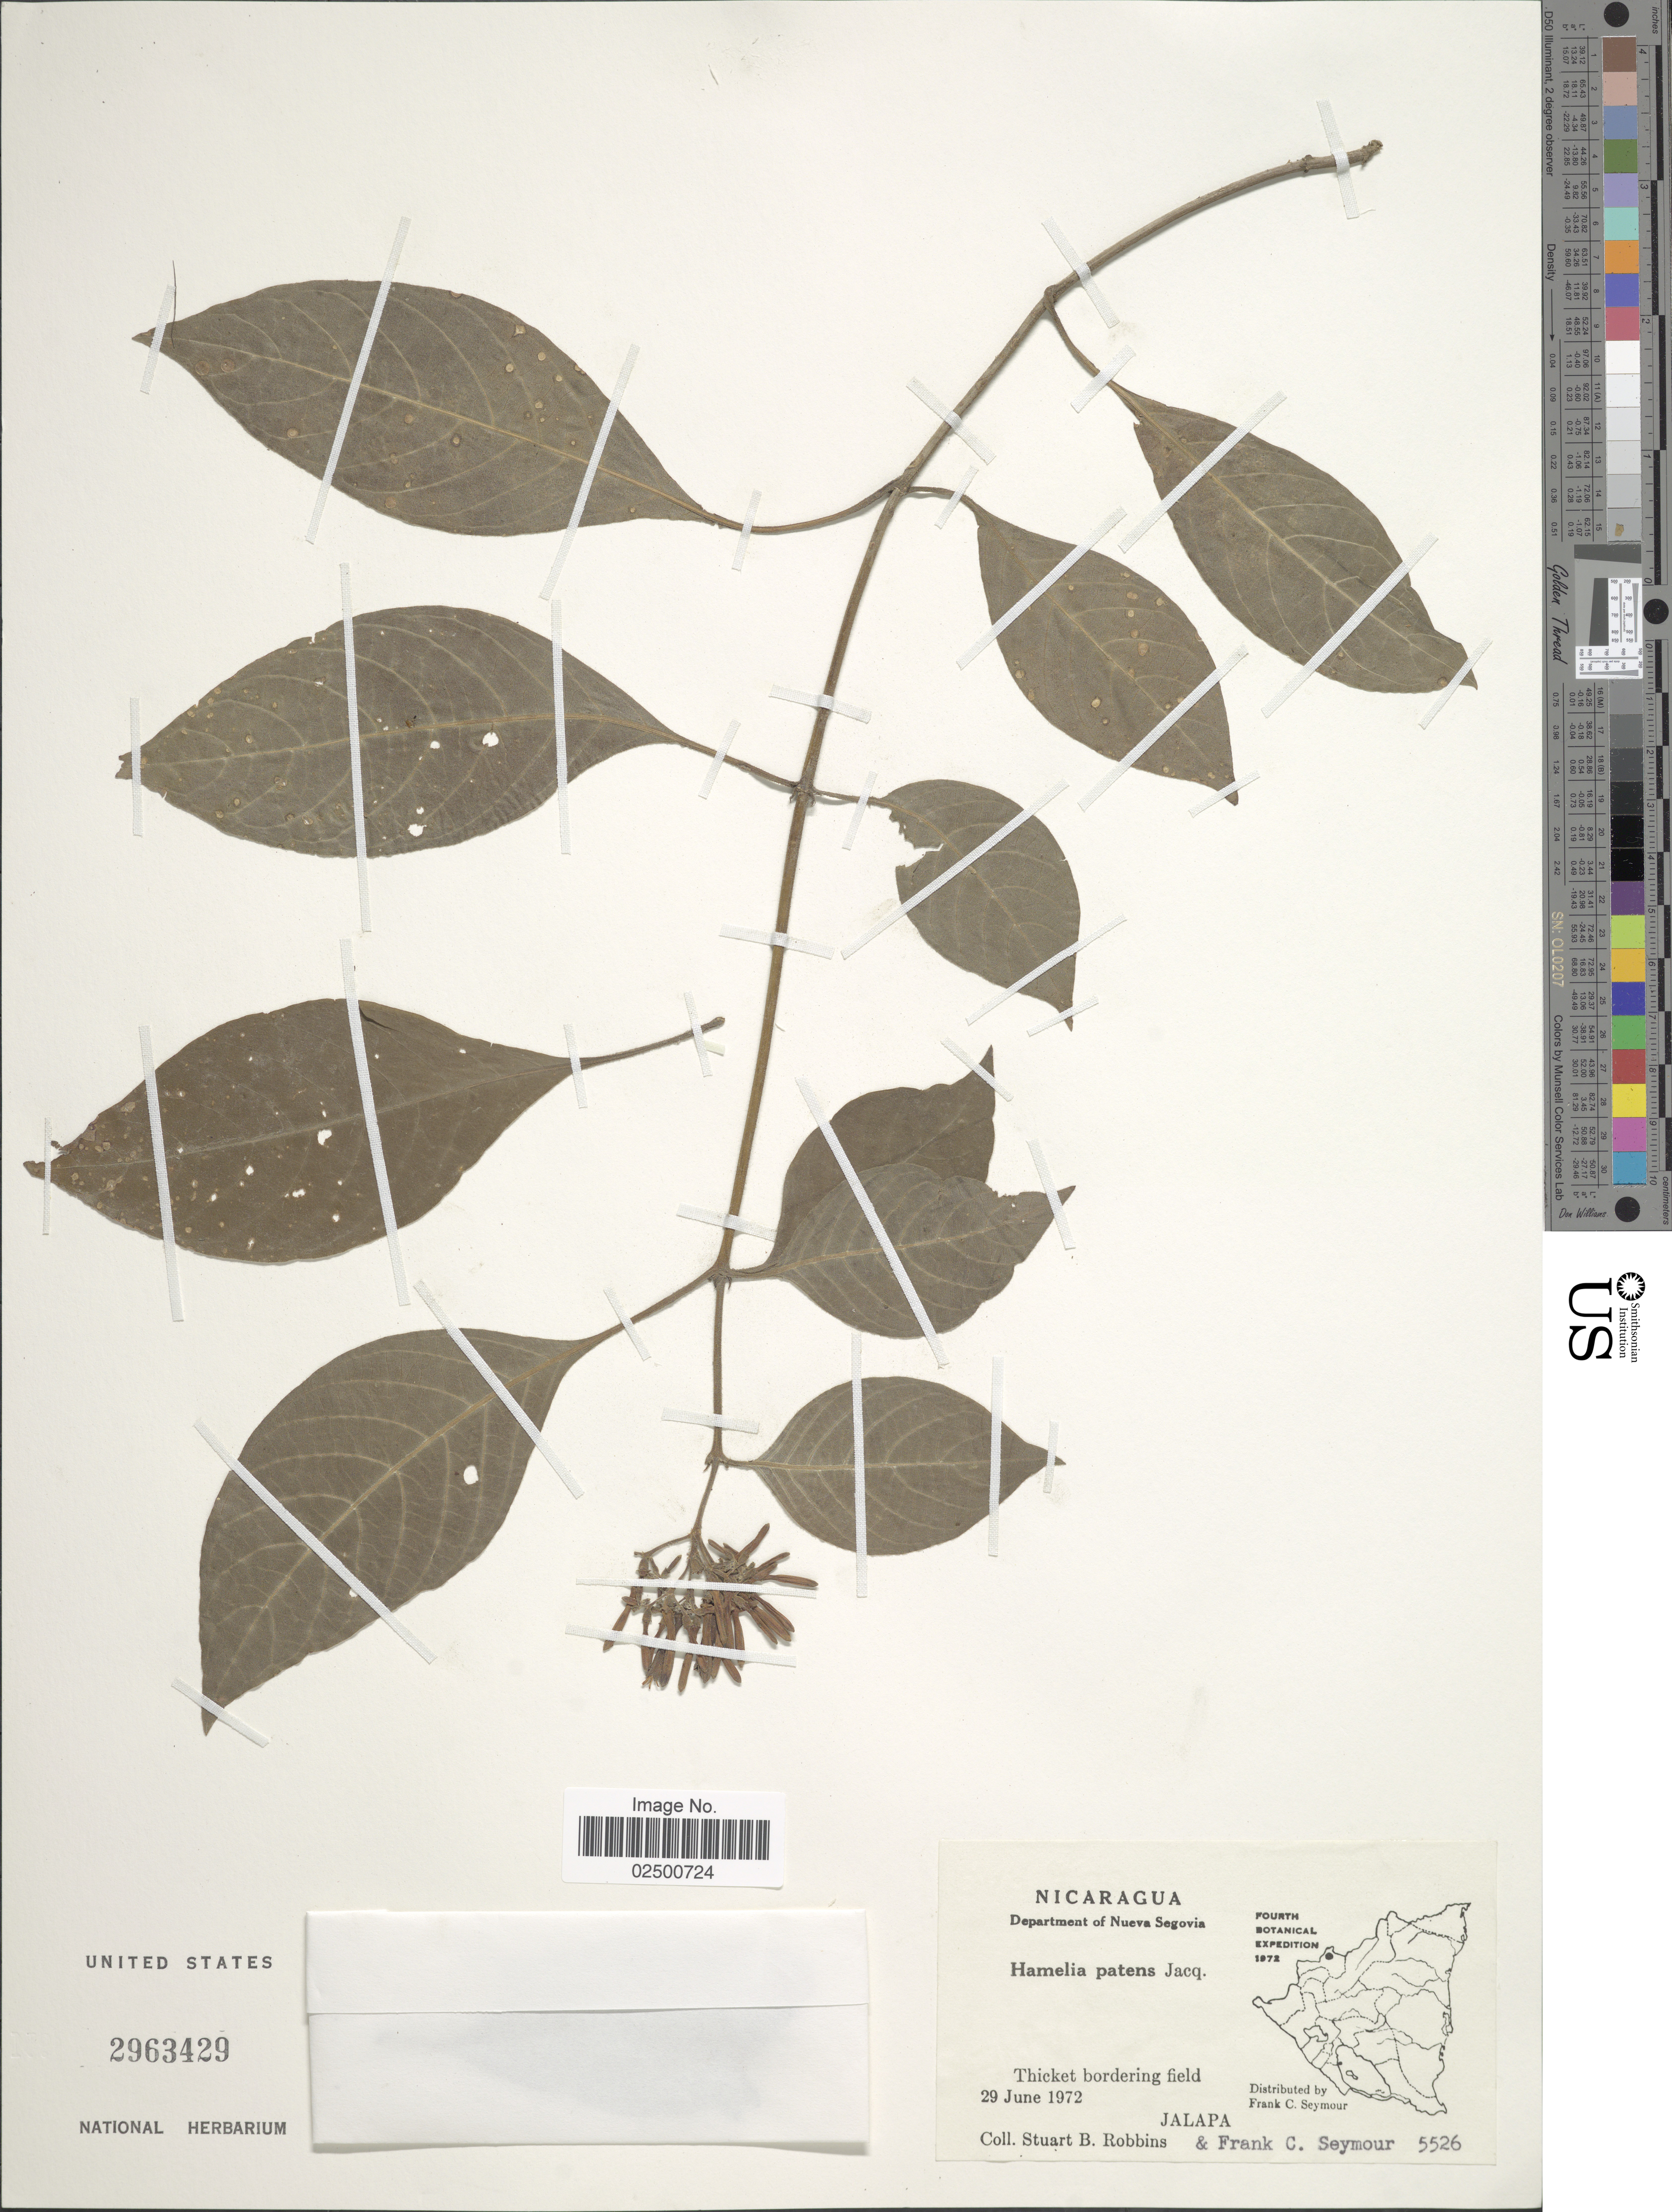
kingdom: Plantae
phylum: Tracheophyta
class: Magnoliopsida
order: Gentianales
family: Rubiaceae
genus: Hamelia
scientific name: Hamelia patens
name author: Jacq.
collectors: S. B. Robbins & F. C. Seymour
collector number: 5526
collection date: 1972-06-29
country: Nicaragua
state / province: Nueva Segovia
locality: Department of Nueva Segovia. Thicket bordering field. Jalapa.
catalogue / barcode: US 2963429